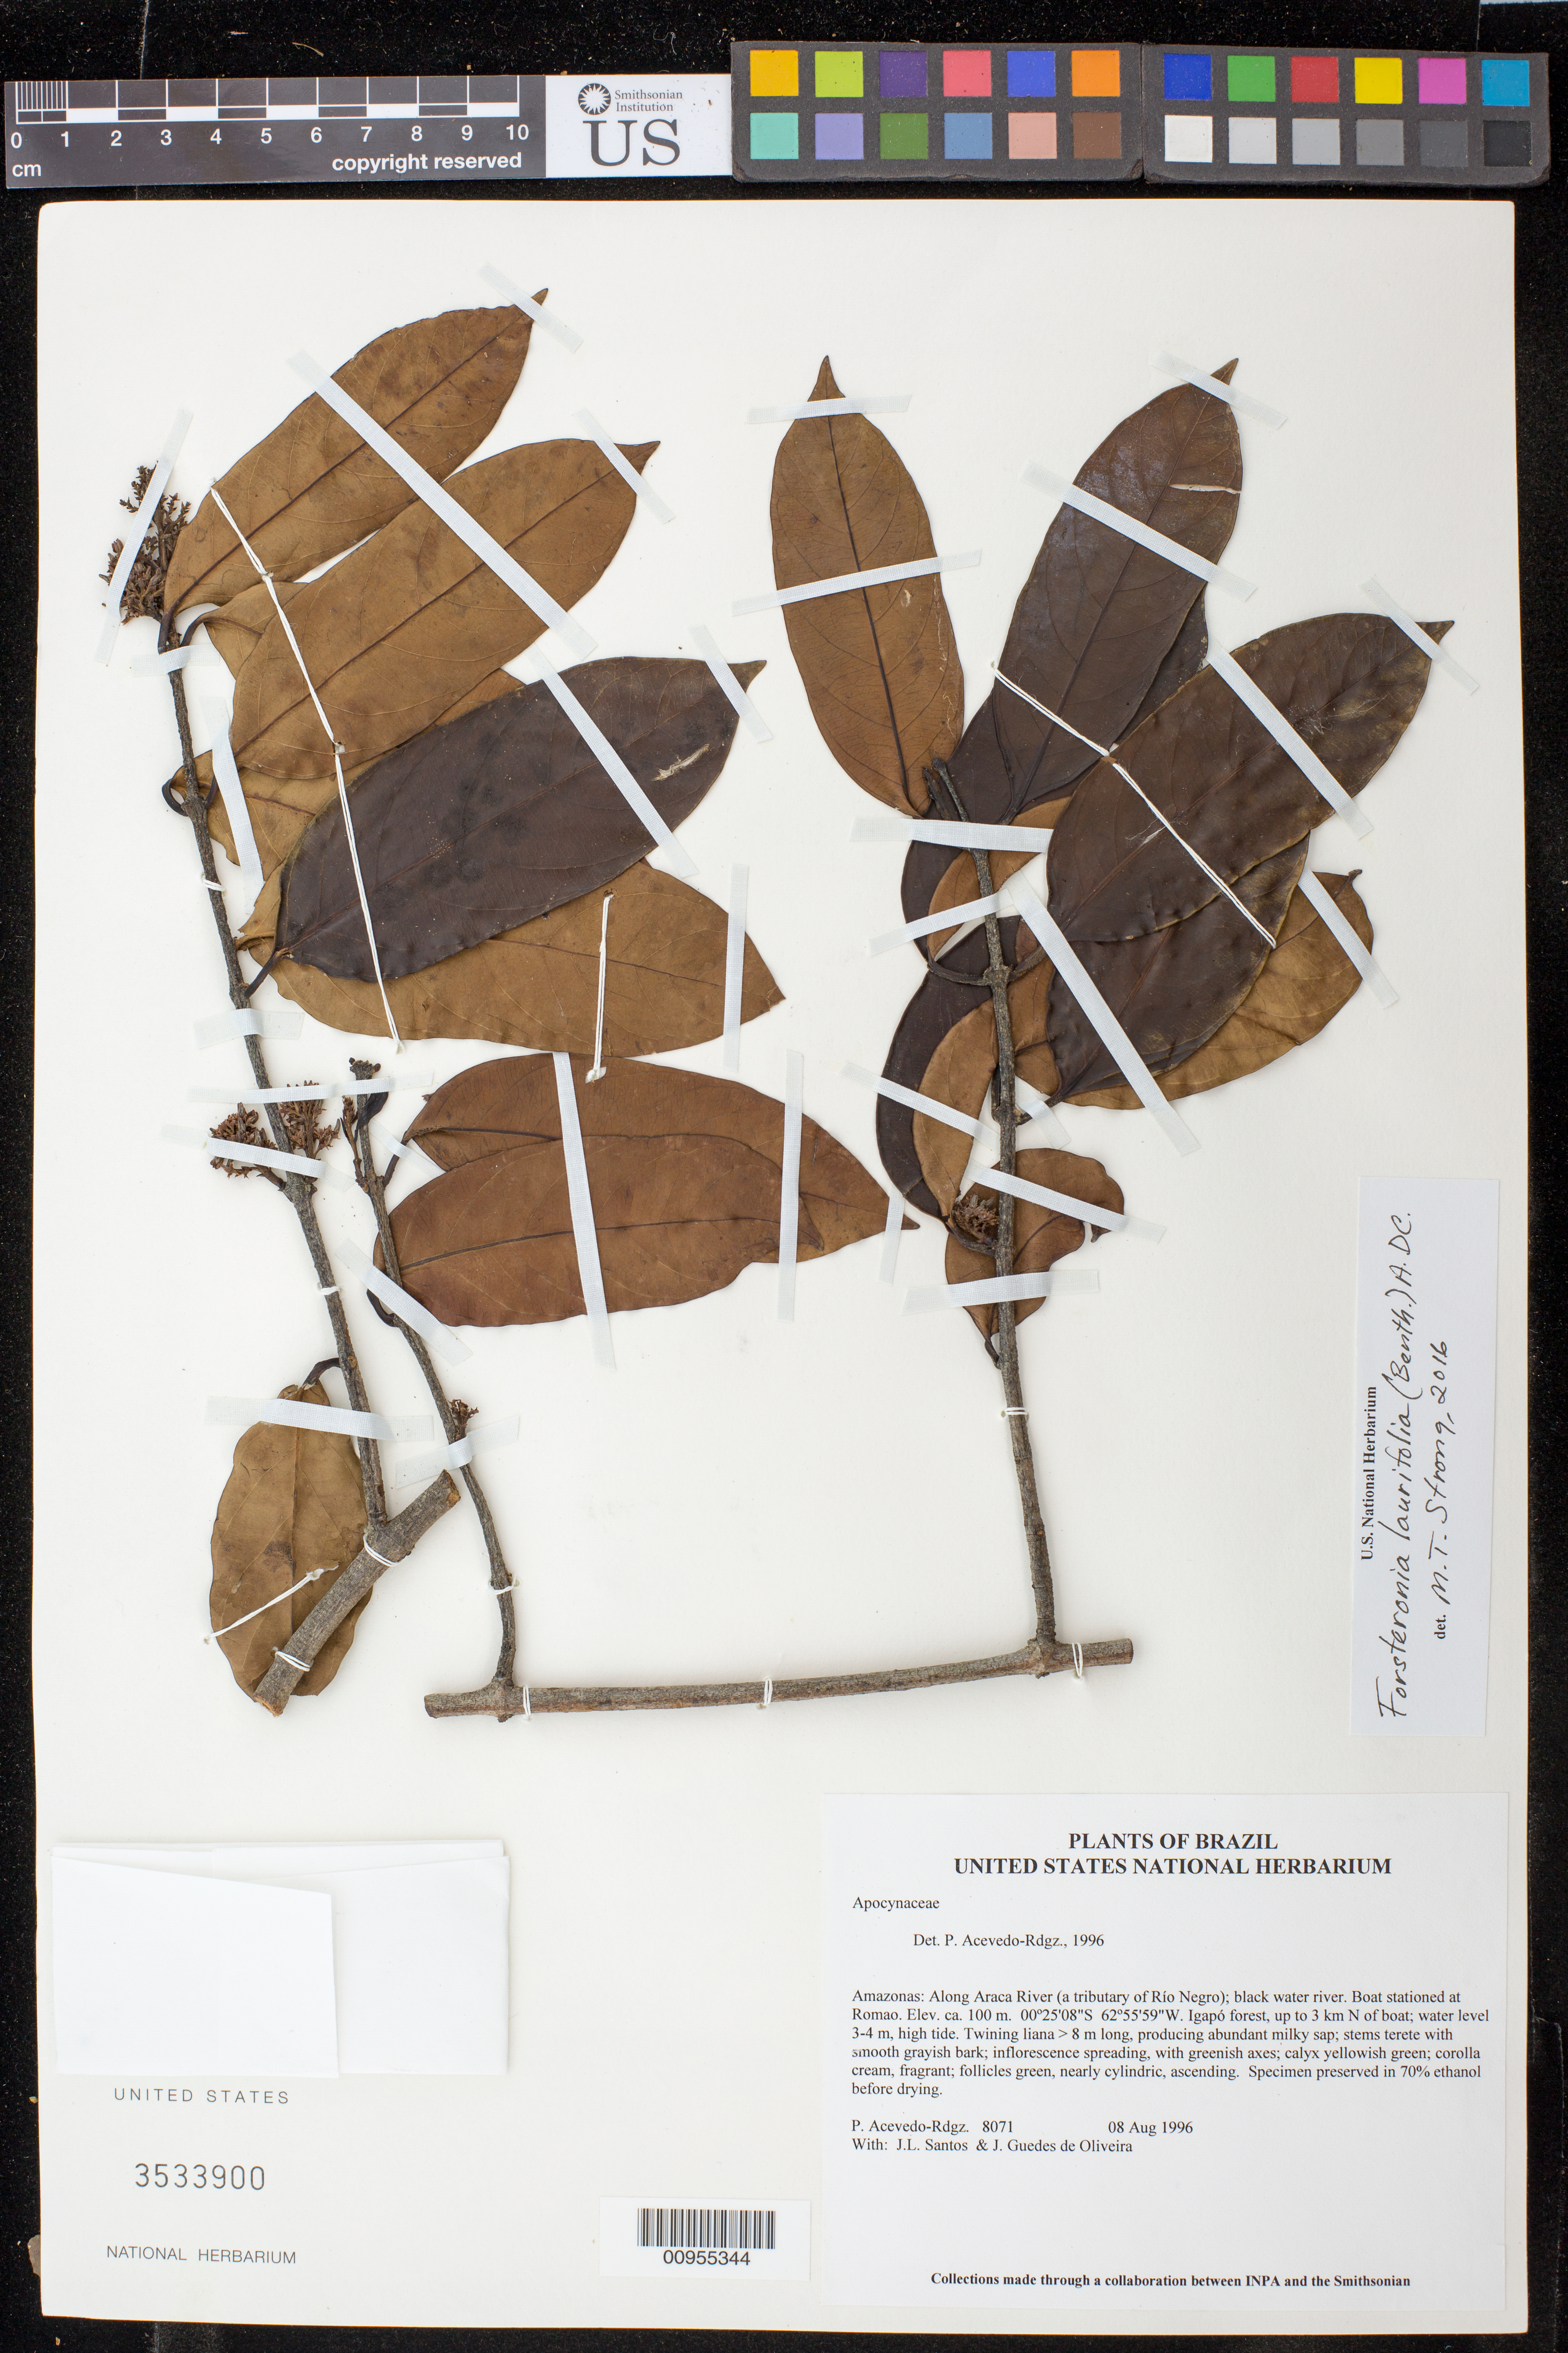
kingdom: Plantae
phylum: Tracheophyta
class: Magnoliopsida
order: Gentianales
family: Apocynaceae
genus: Forsteronia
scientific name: Forsteronia laurifolia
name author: (Benth.) A. DC.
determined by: Strong, M. T., (US), Smithsonian Institution - National Museum of Natural History (UNITED STATES)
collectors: P. Acevedo-Rodr., J. L. Santos & J. Guedes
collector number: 8071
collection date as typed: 08 Aug 1996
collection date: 1996-08-08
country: Brazil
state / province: Amazonas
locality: Along Araca River (a tributary of Río Negro); black water river. Boat stationed at Romao.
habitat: Igapó forest, up to 3 km N of boat; water level 3-4 m, high tide.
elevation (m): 100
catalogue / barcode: US 3533900